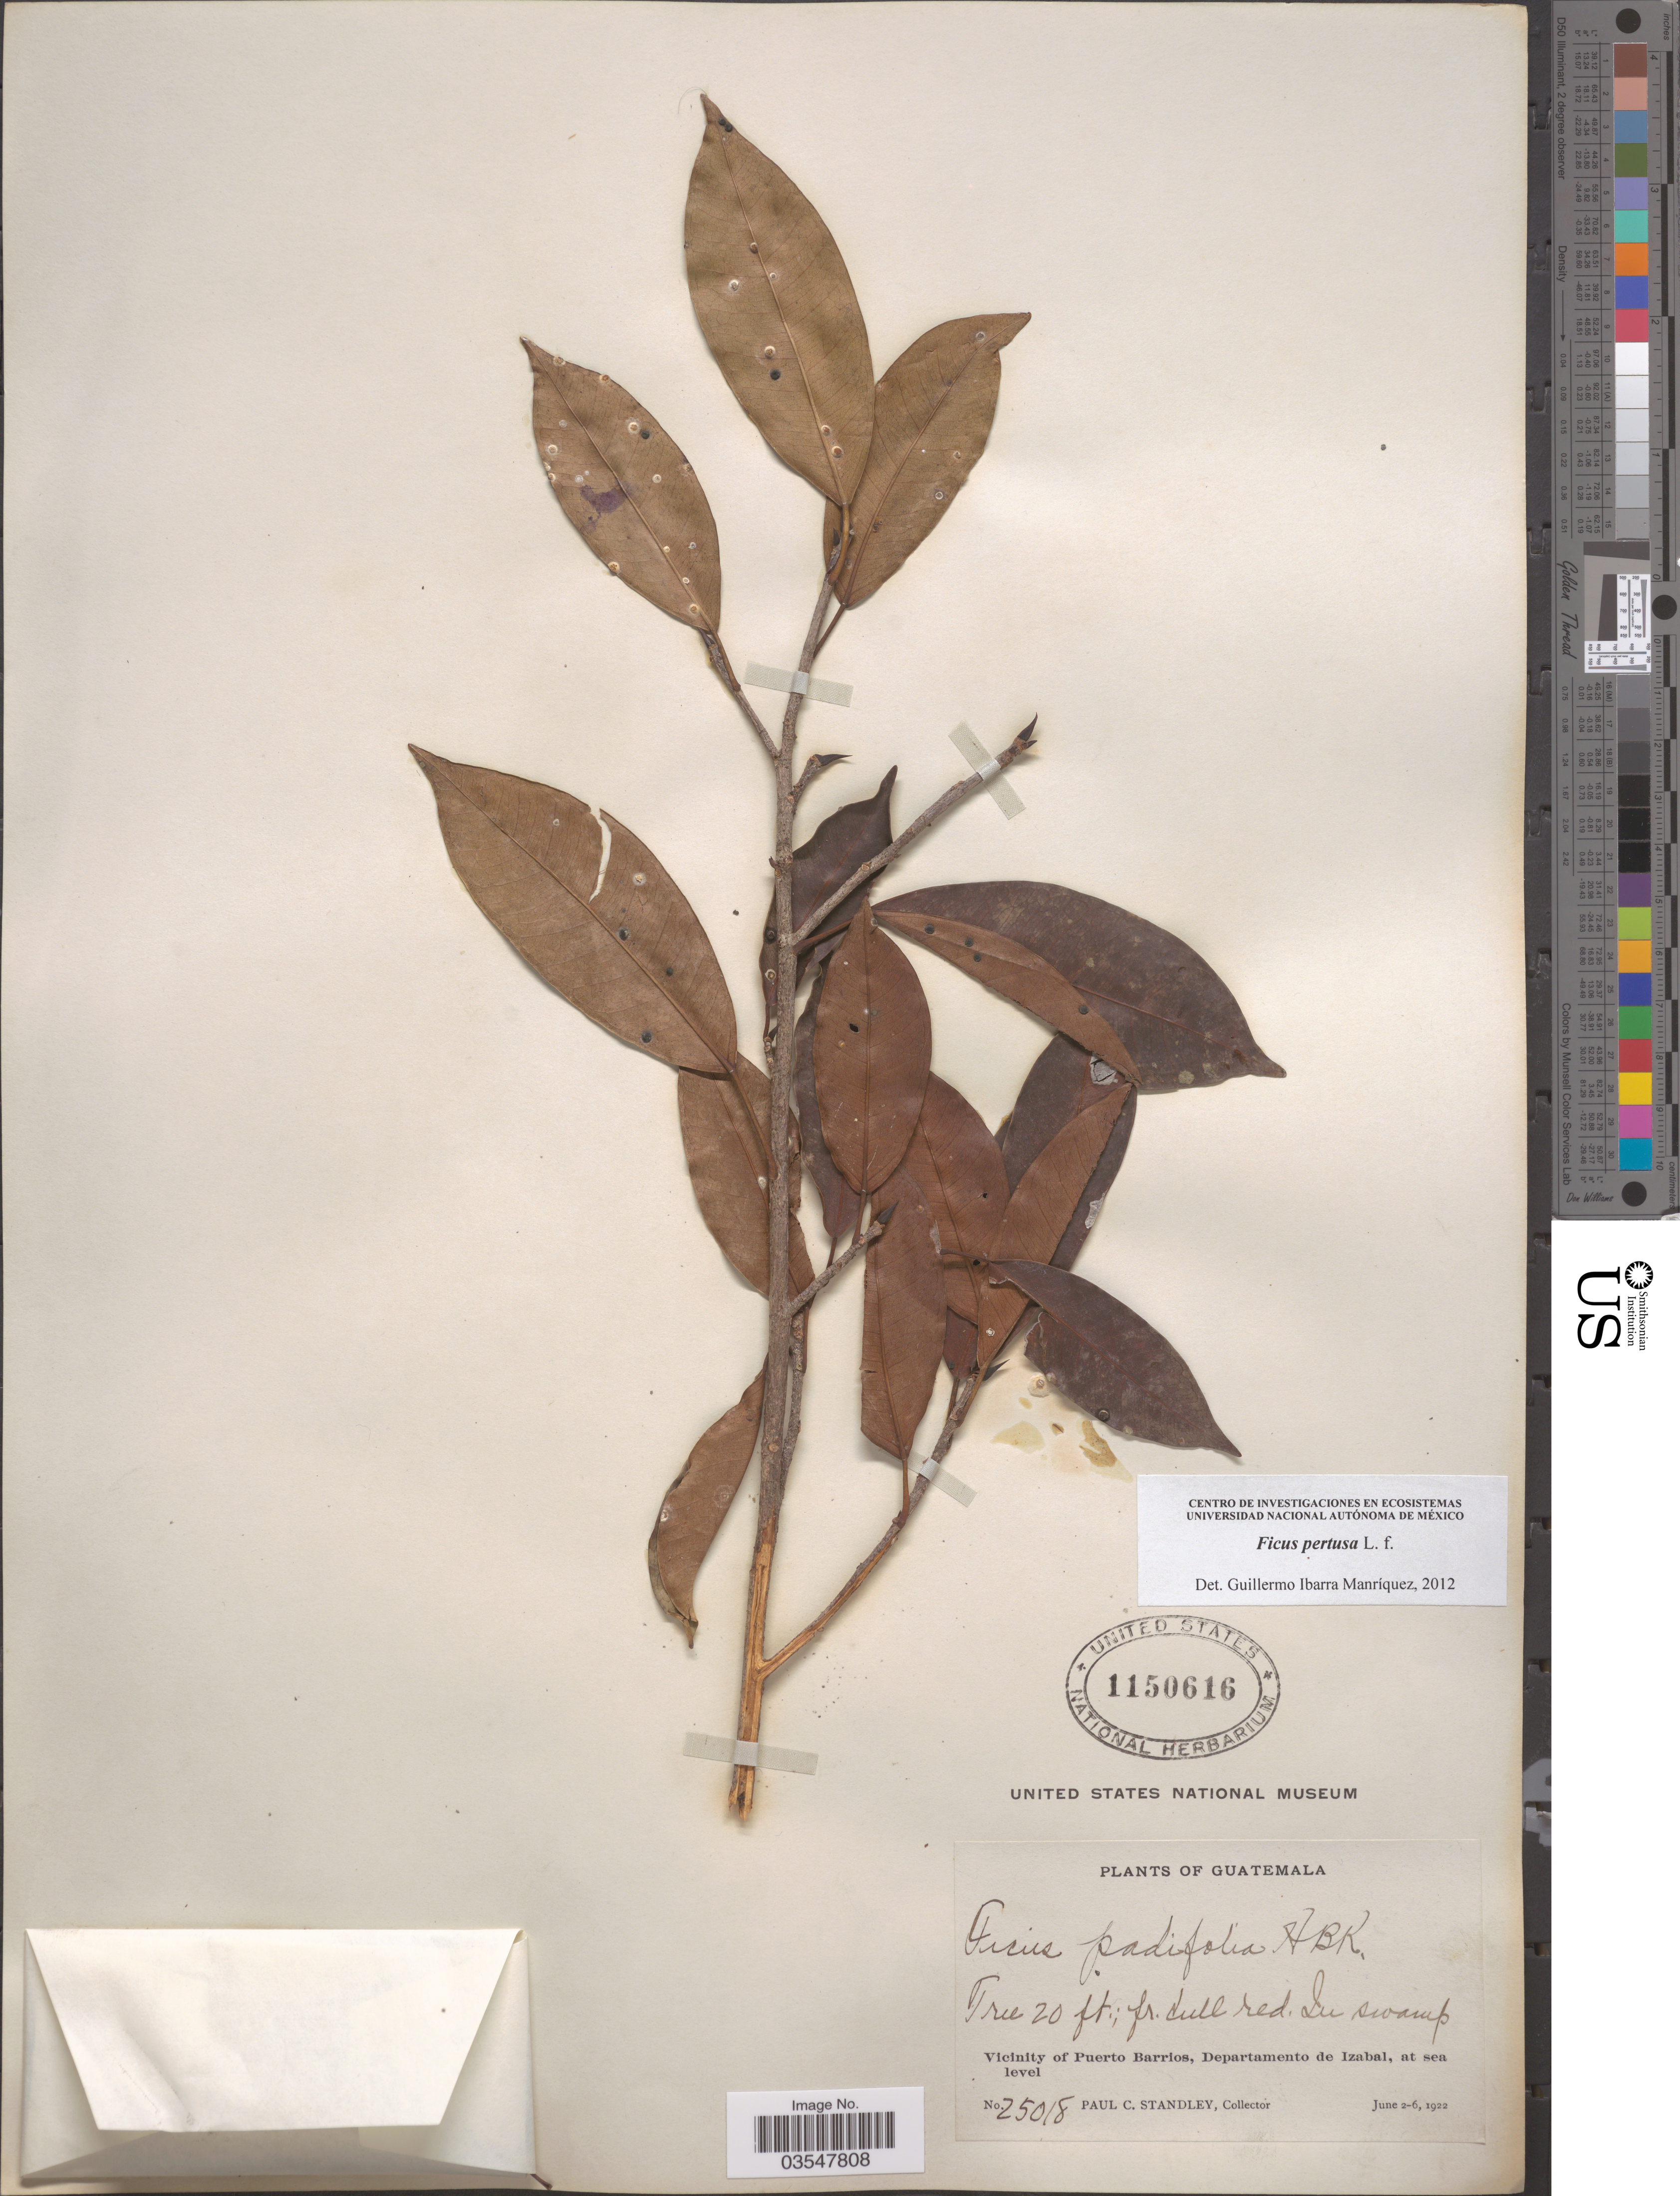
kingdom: Plantae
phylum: Tracheophyta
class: Magnoliopsida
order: Rosales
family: Moraceae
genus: Ficus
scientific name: Ficus pertusa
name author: L. f.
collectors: P. C. Standley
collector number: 25018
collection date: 1922-06-02/1922-06-06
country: Guatemala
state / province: Izabal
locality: Vicinity of Puerto Barrios, Departamento de Izabal.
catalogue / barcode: US 1150616